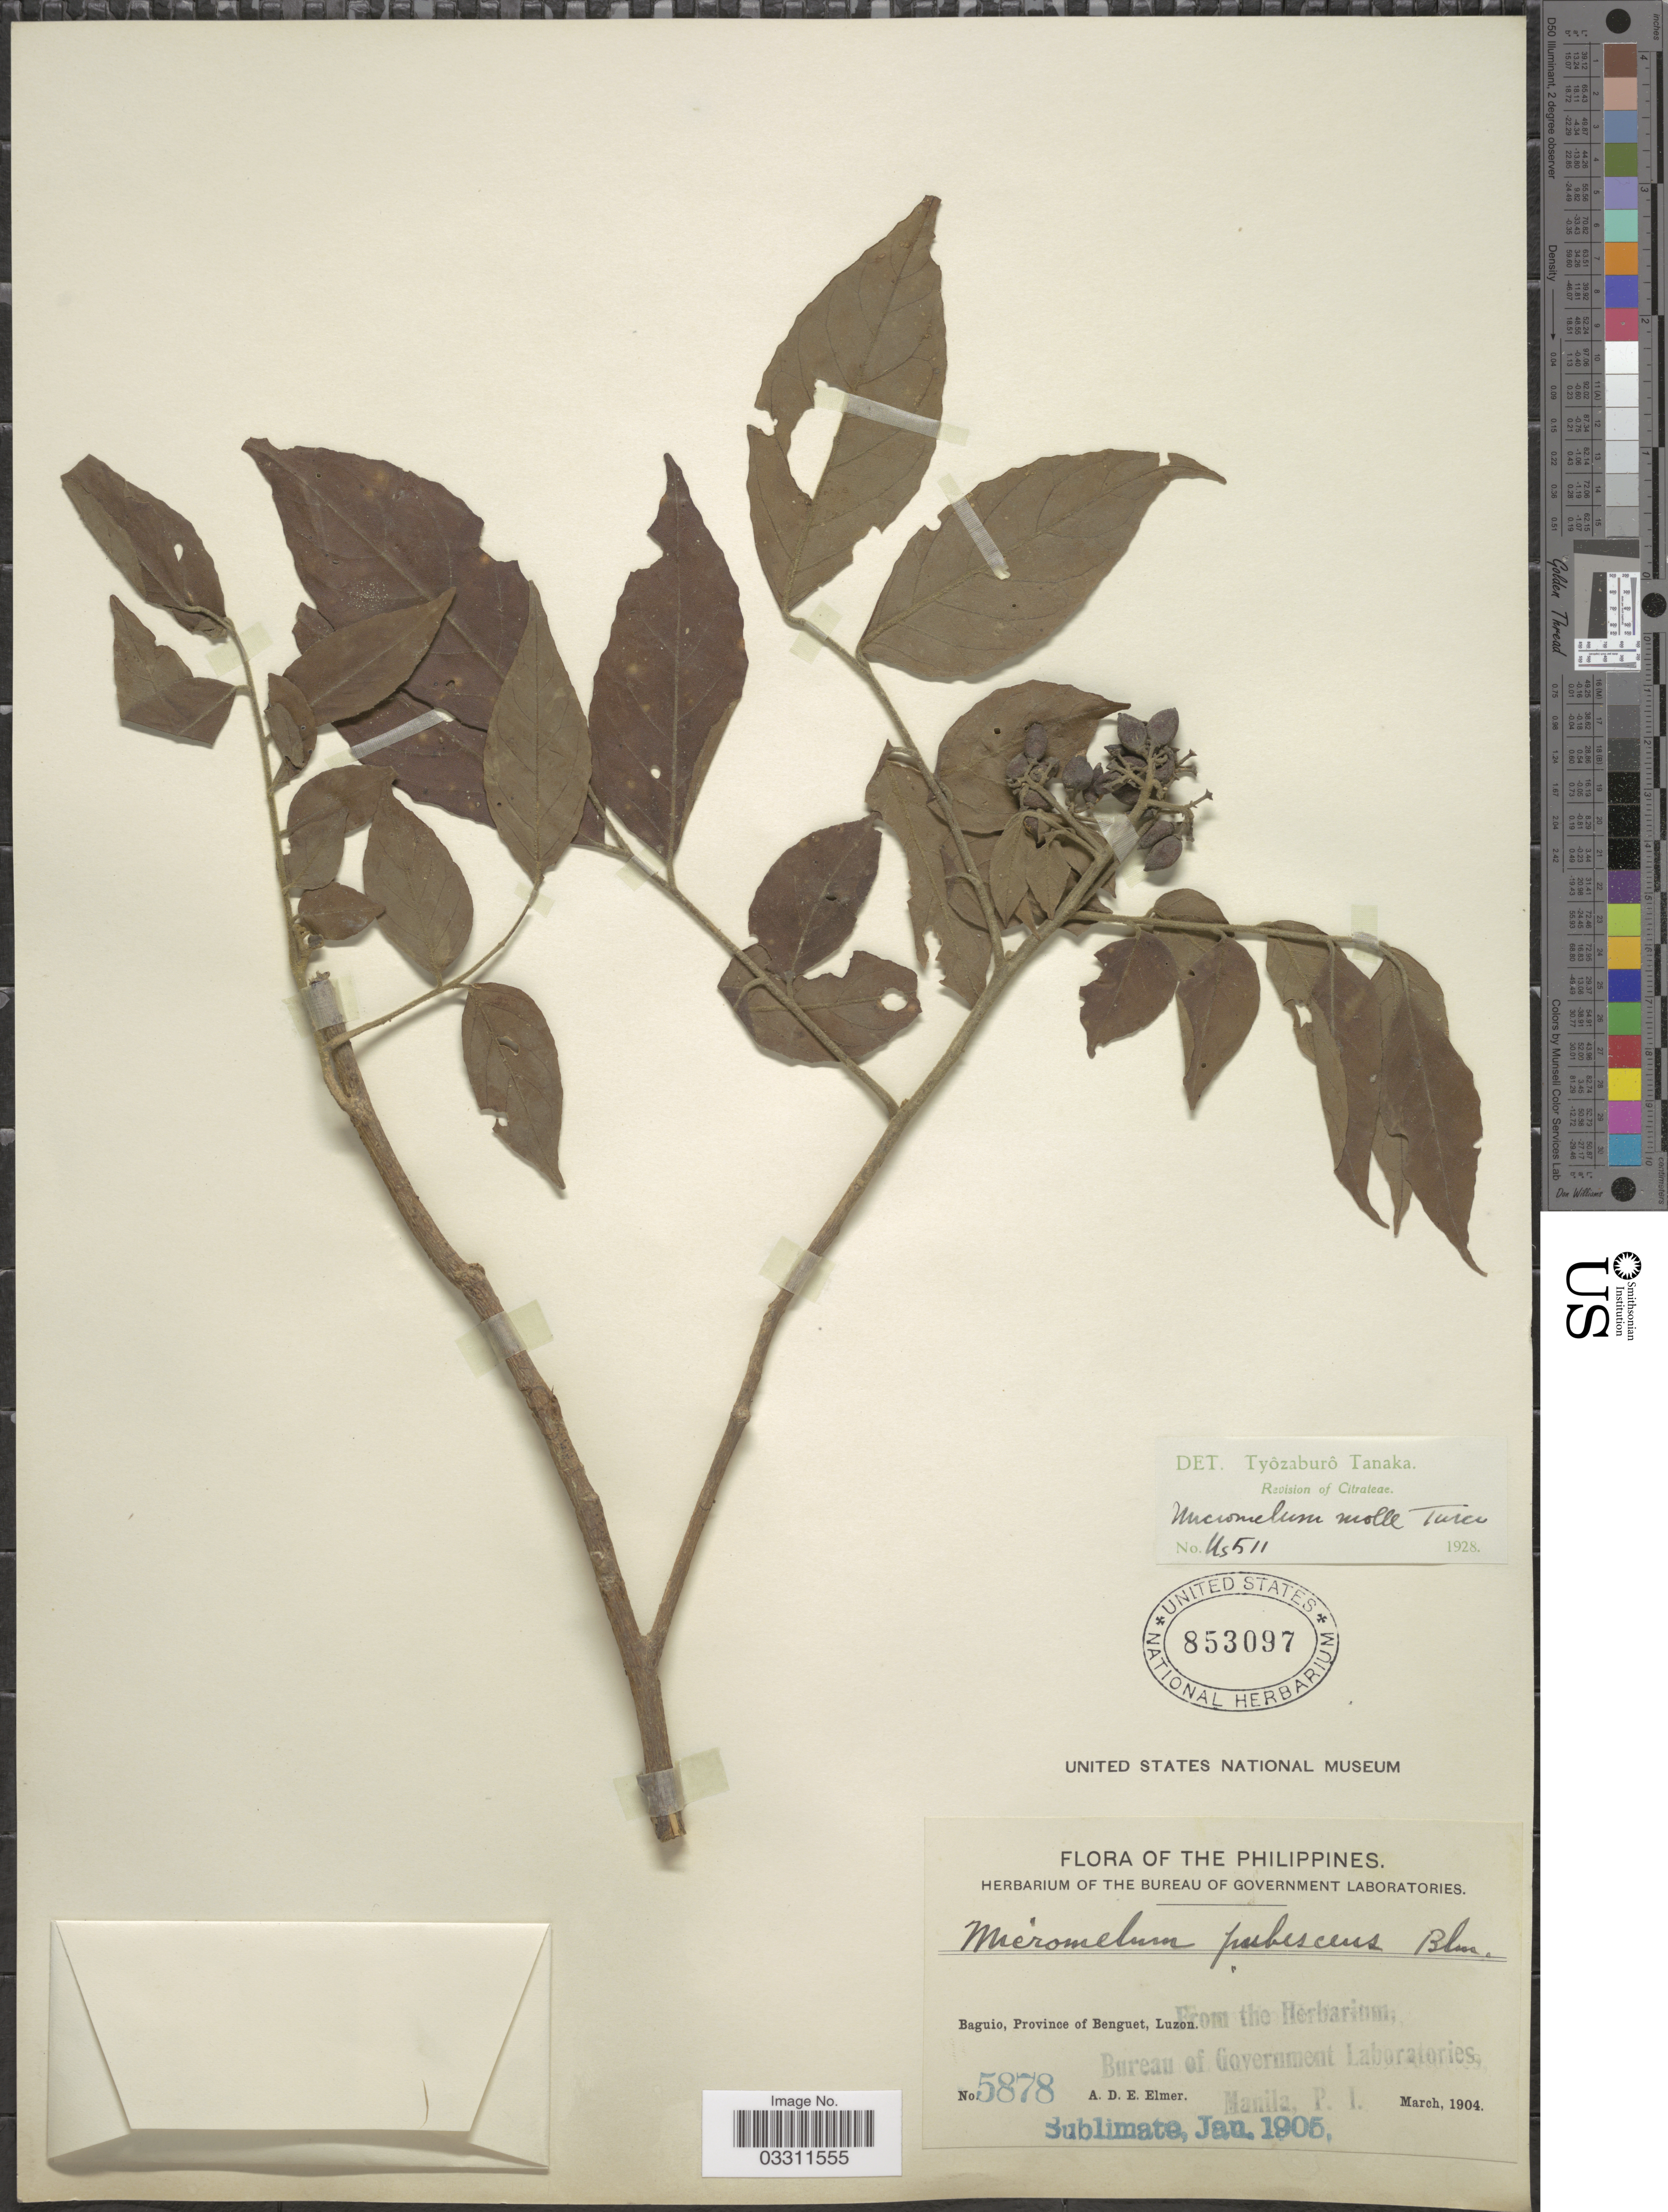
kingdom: Plantae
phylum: Tracheophyta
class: Magnoliopsida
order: Sapindales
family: Rutaceae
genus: Micromelum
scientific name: Micromelum molle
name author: Turcz.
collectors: A. D. E. Elmer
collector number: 5878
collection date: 1904-03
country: Philippines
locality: Baguio, Province of Benguet, Luzon.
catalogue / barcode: US 853097